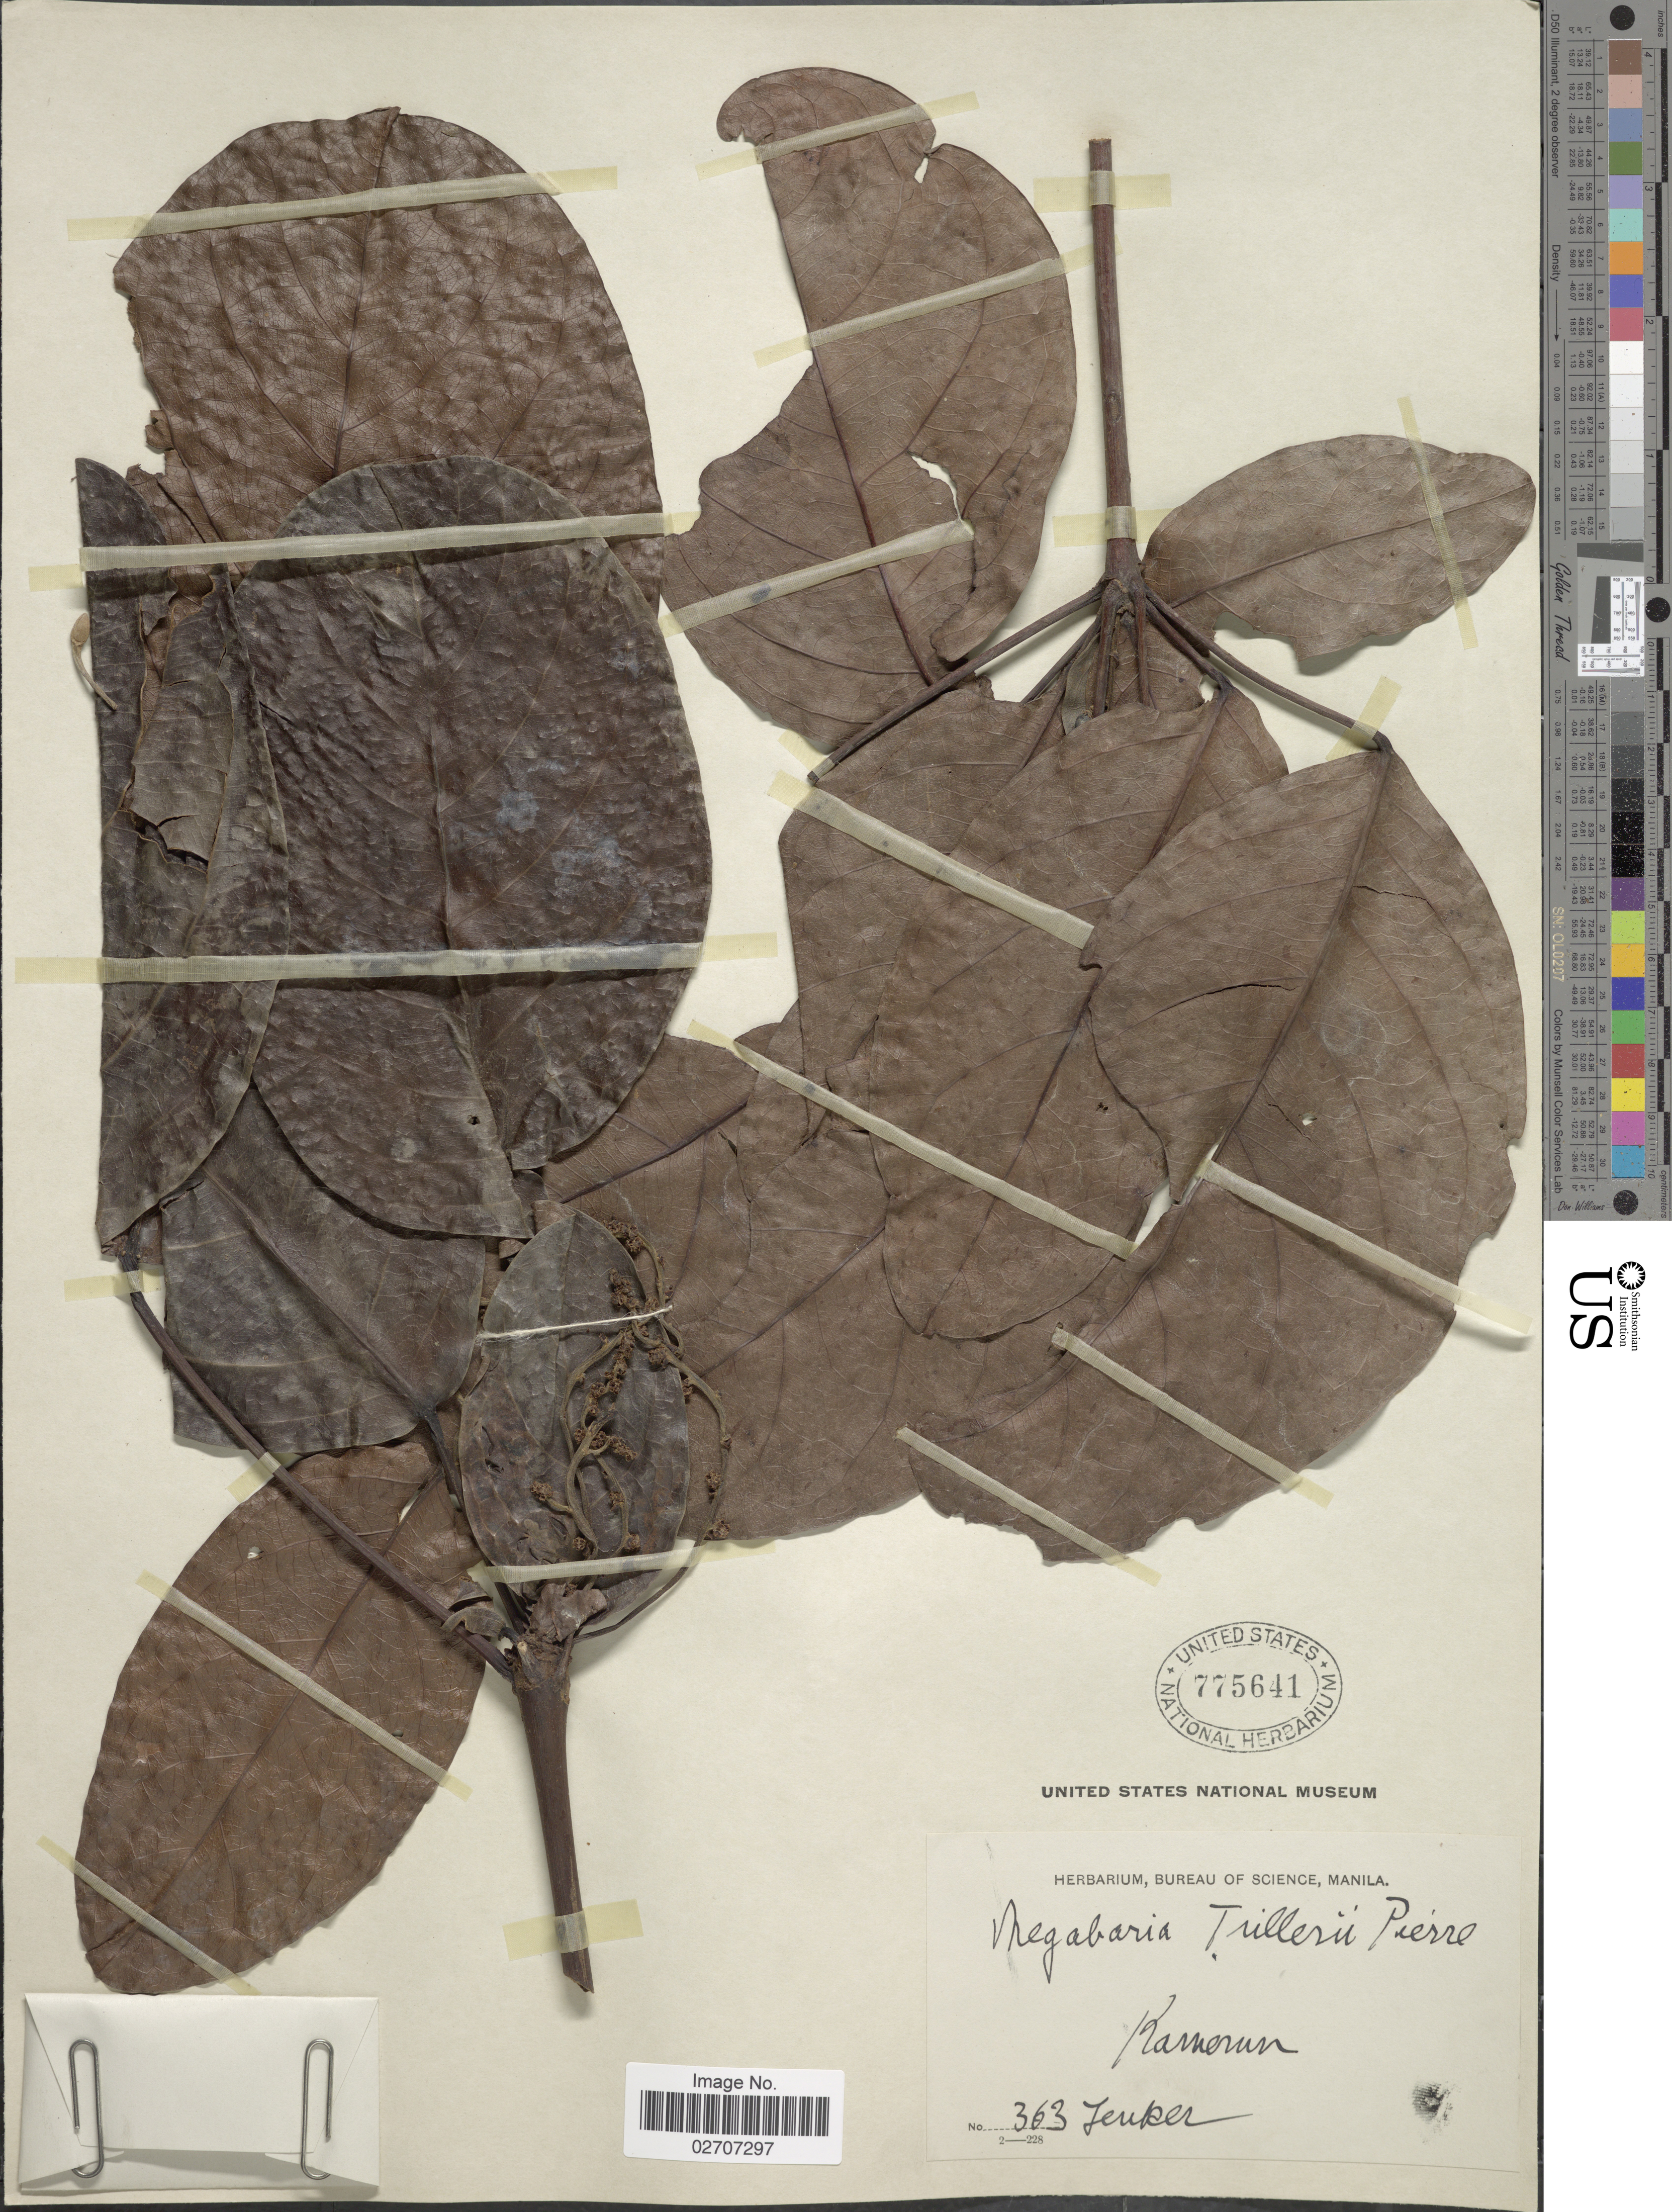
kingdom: Plantae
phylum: Tracheophyta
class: Magnoliopsida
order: Malpighiales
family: Phyllanthaceae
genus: Spondianthus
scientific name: Spondianthus preussii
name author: Engl.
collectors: Zenker, --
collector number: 363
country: Cameroon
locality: Kamerun.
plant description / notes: Not a type (number not cited in protologue) but original material of Megabaria trillesii Pierre ex Hutch.?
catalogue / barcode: US 775641